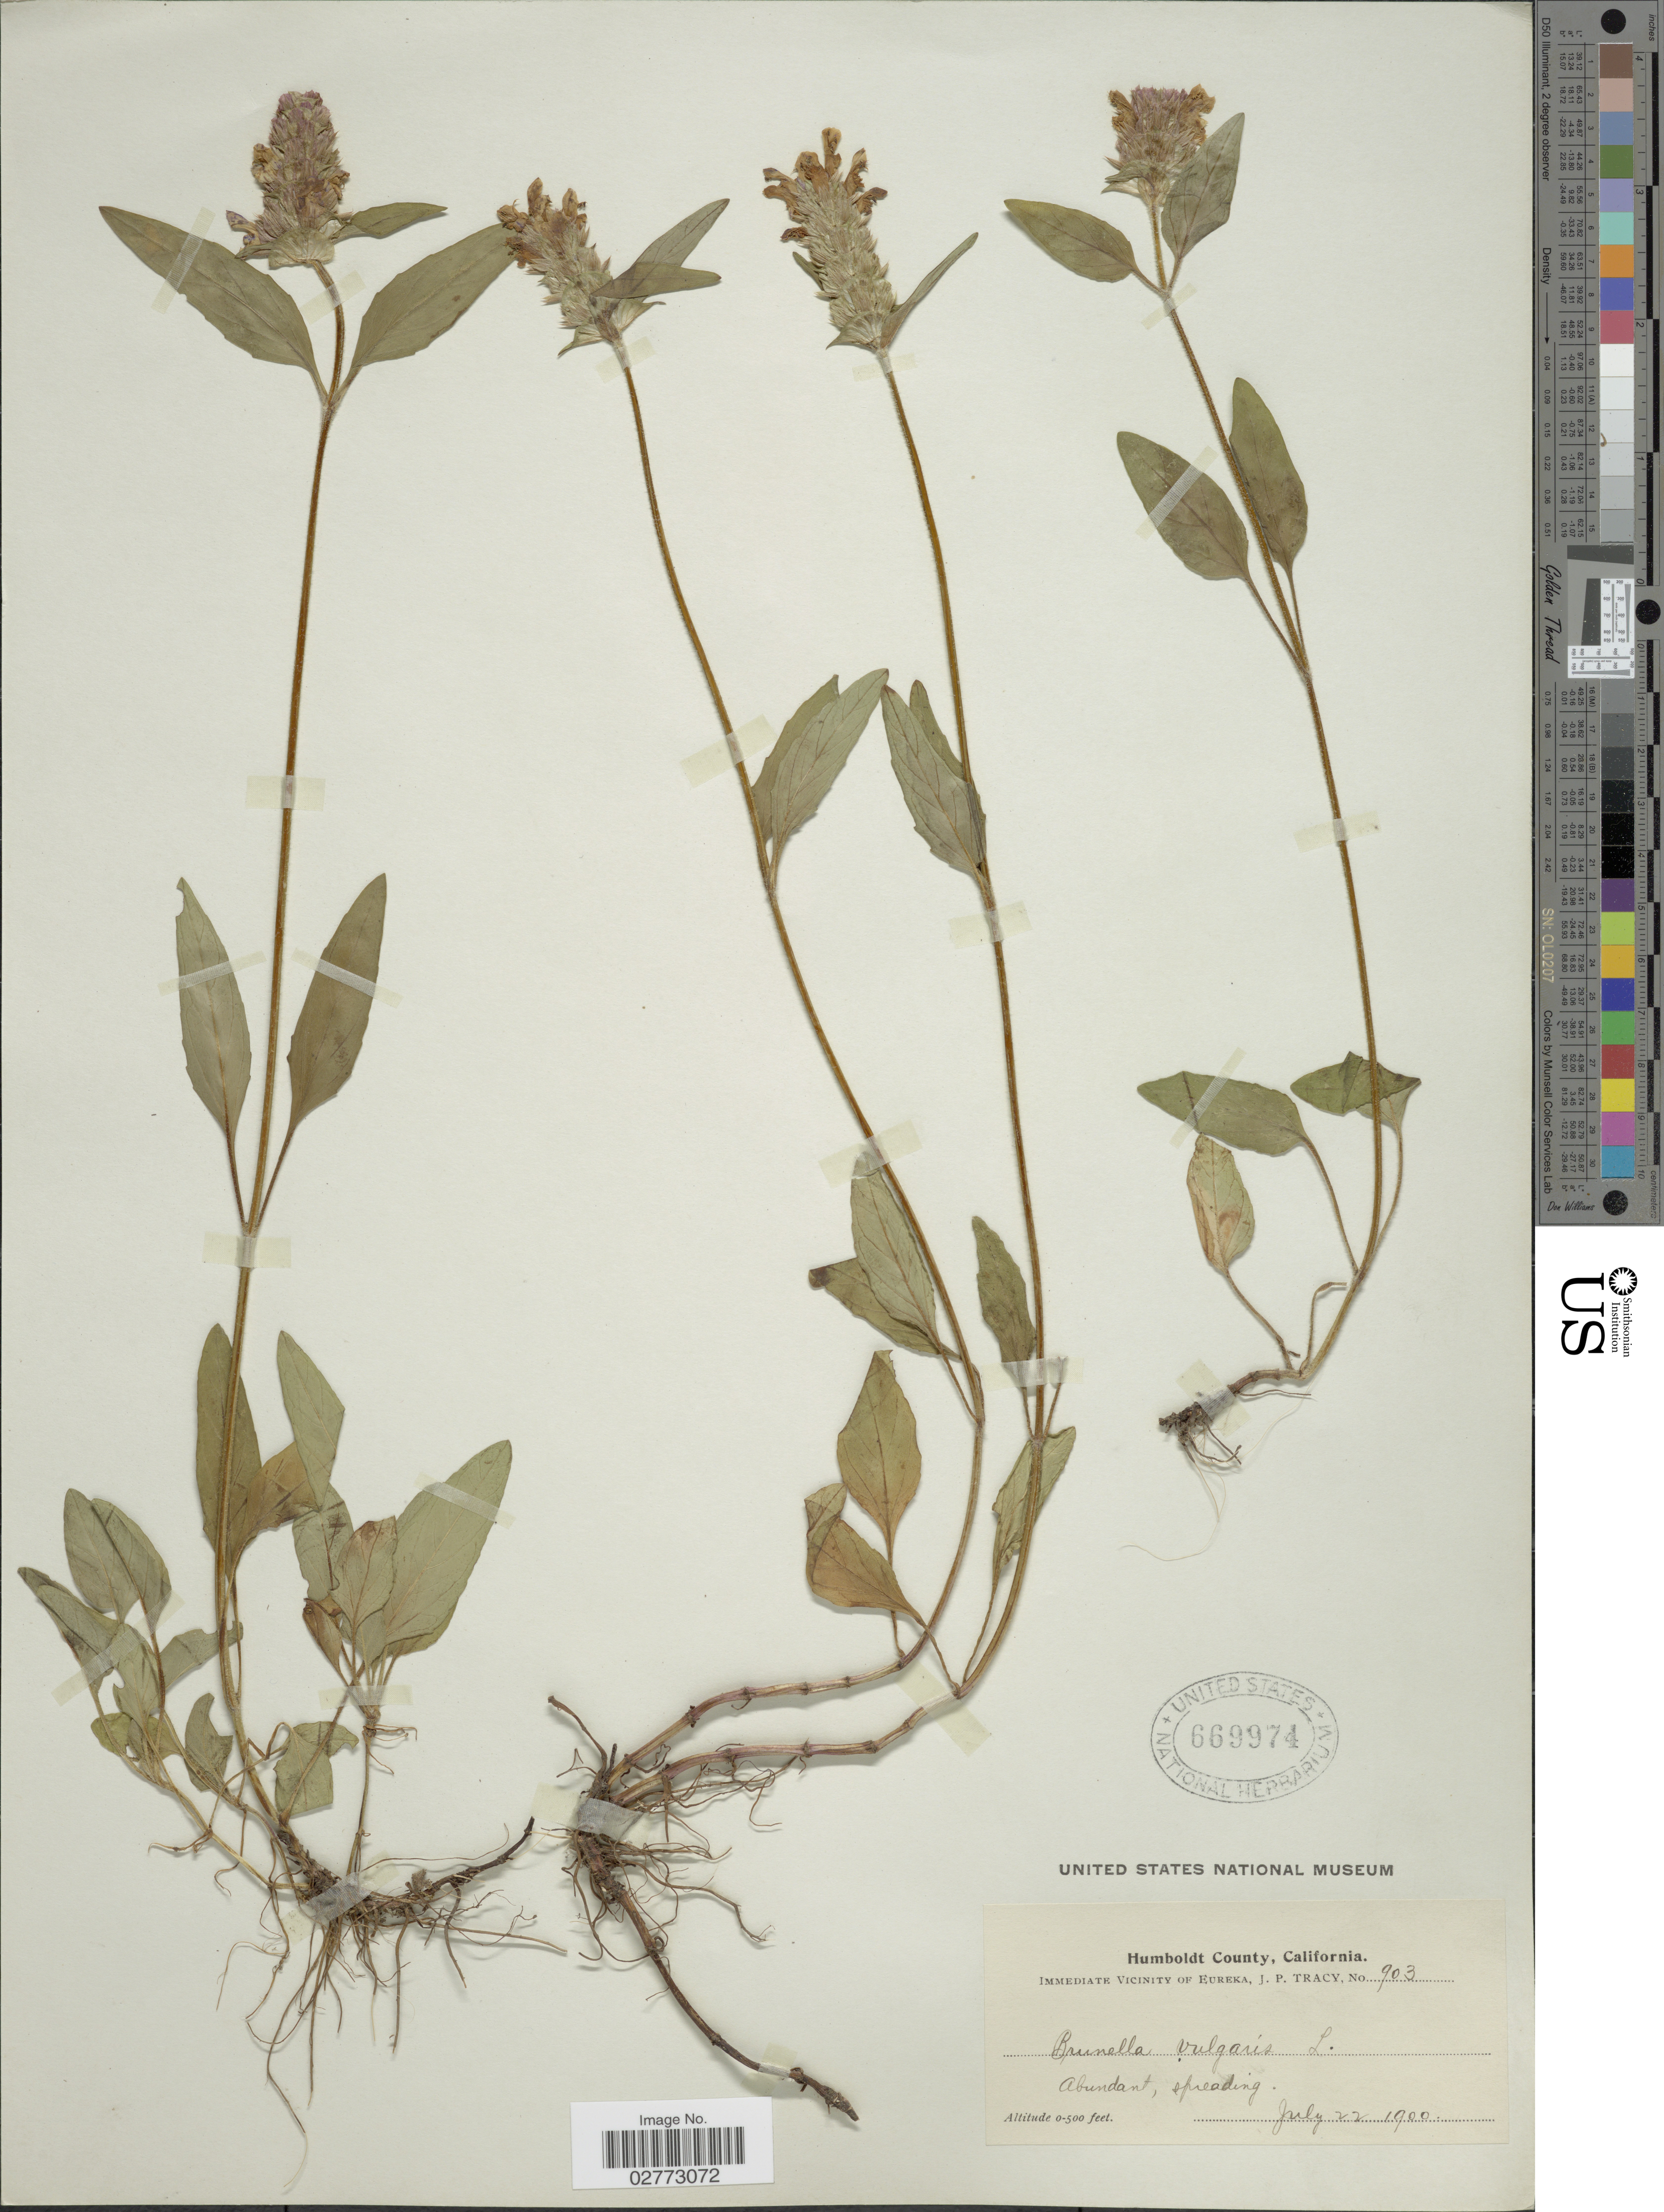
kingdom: Plantae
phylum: Tracheophyta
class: Magnoliopsida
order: Lamiales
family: Lamiaceae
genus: Prunella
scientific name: Prunella vulgaris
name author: L.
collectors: J. Tracy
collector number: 903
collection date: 1900-07-22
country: United States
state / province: California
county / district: Humboldt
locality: Humboldt County. Immediate Vicinity of Eureka.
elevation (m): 0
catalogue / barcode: US 669974